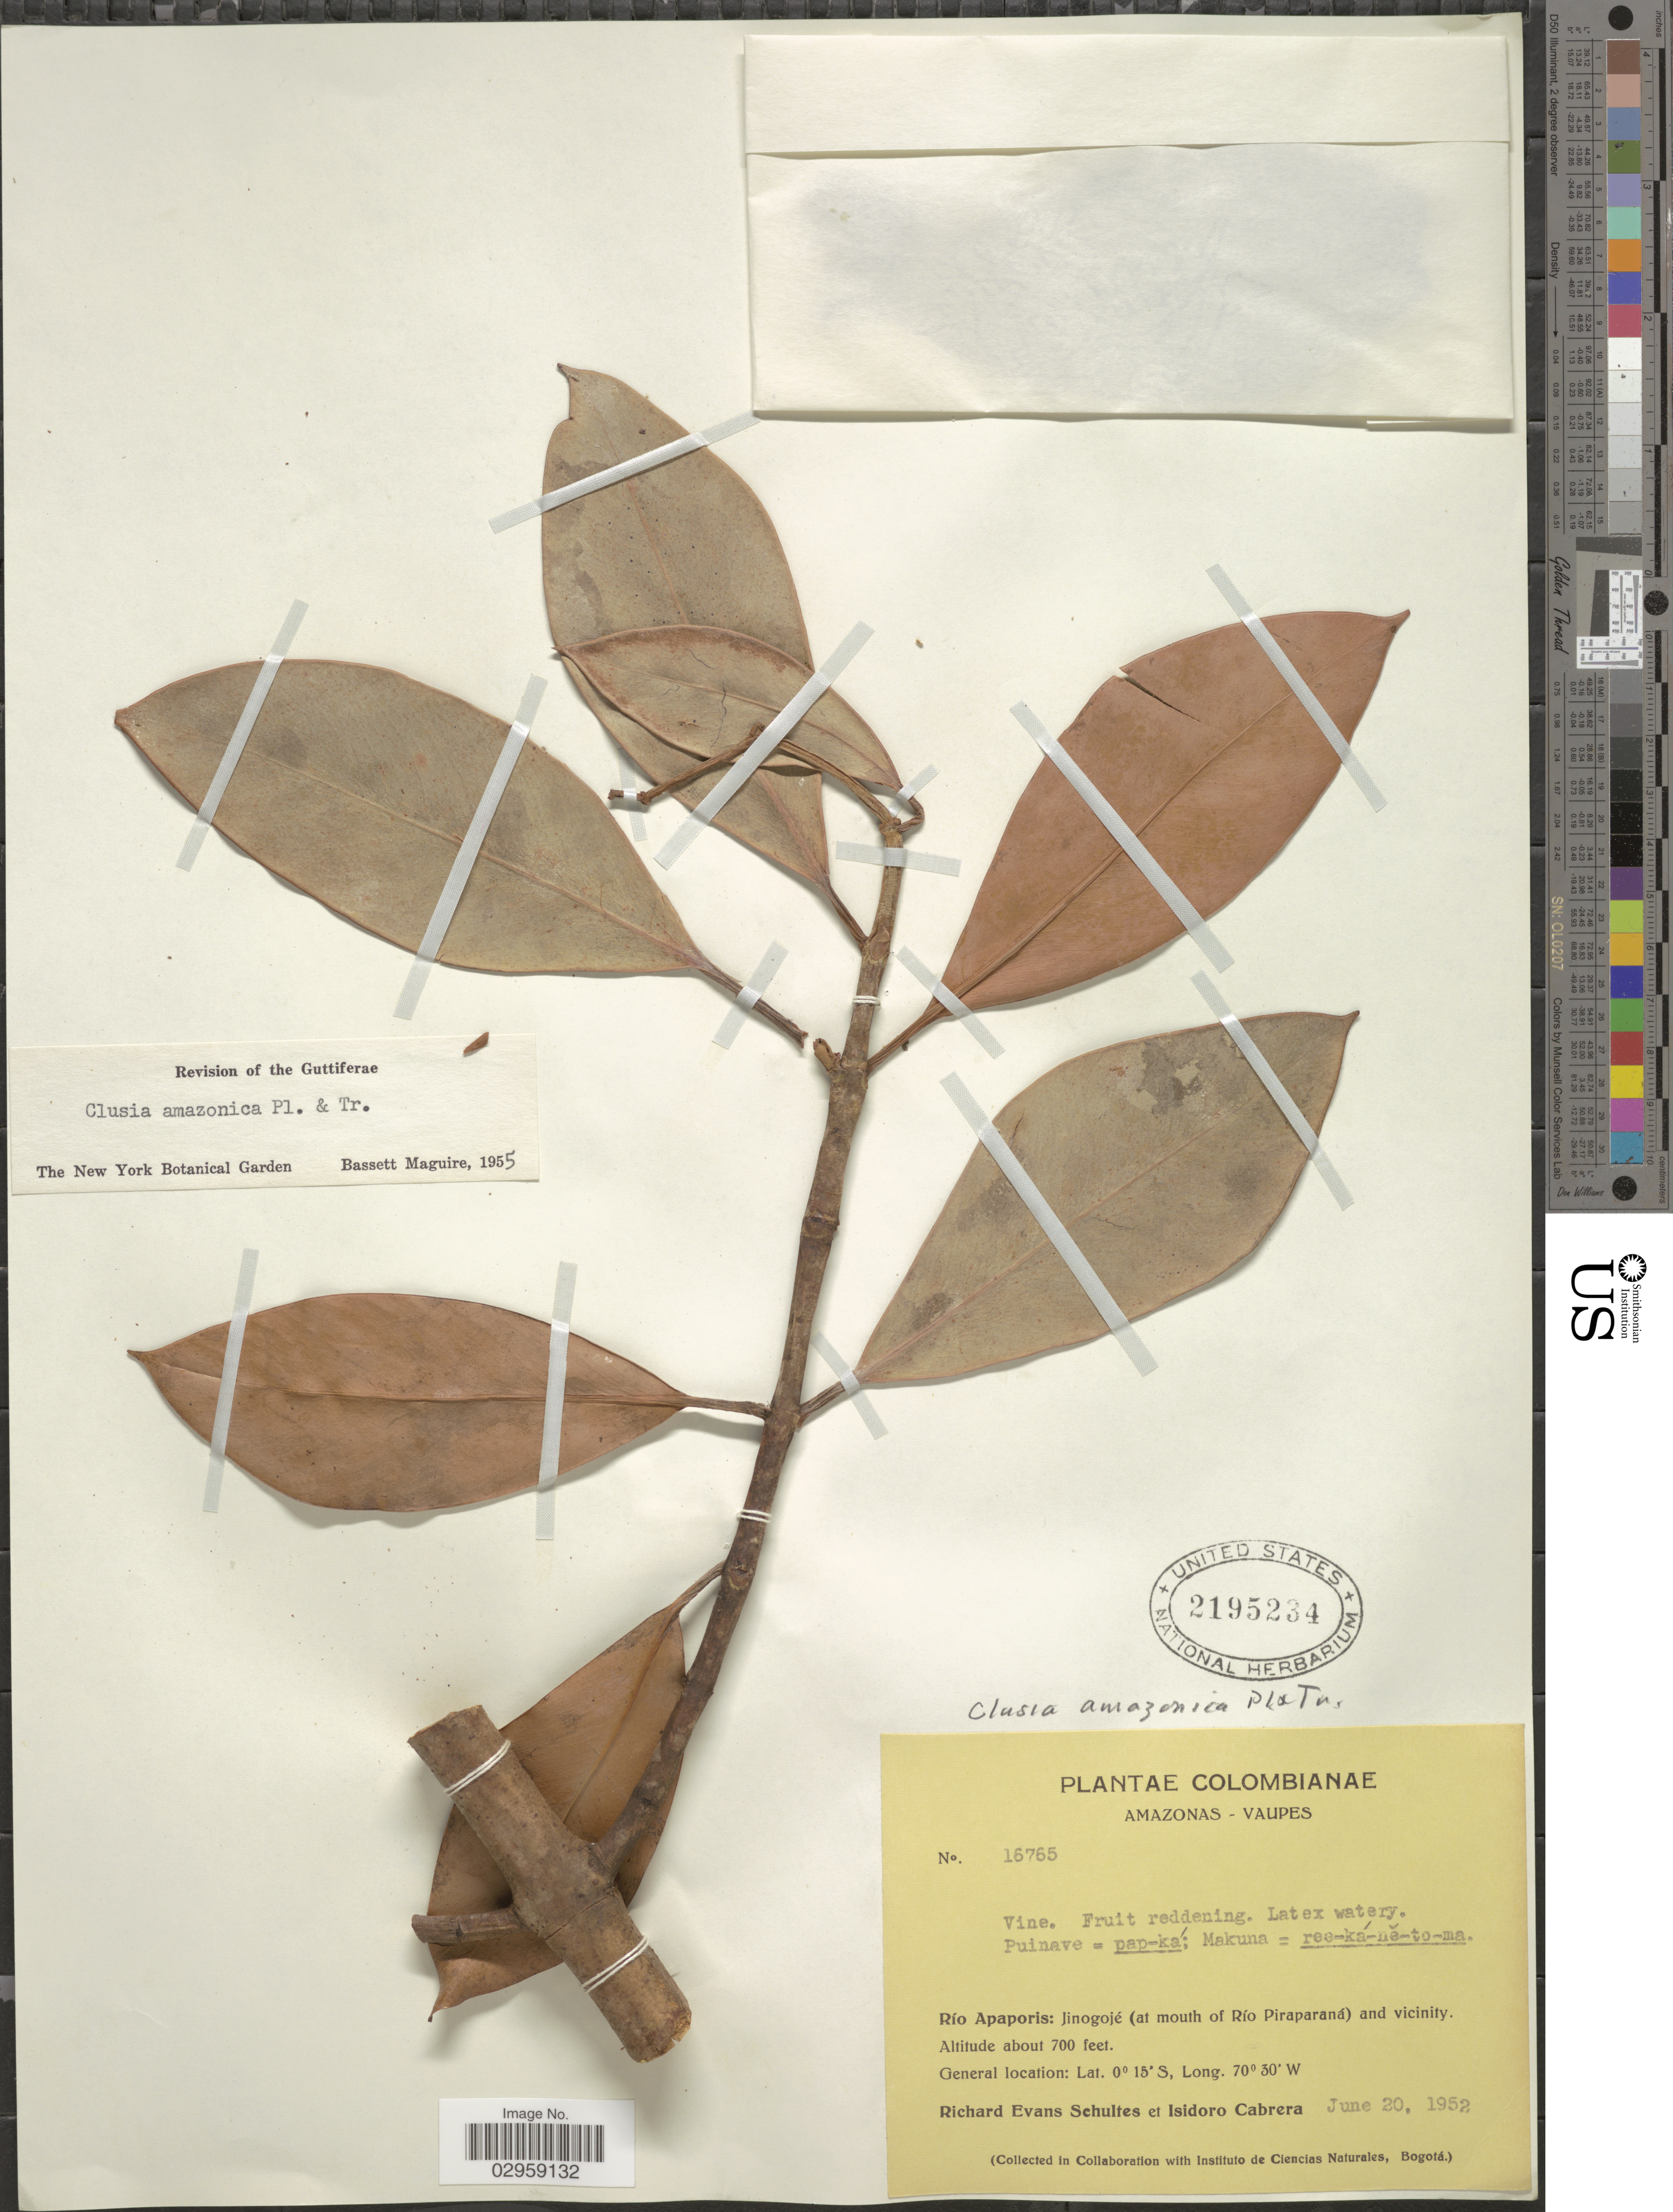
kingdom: Plantae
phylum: Tracheophyta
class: Magnoliopsida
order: Malpighiales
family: Clusiaceae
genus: Clusia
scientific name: Clusia amazonica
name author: Planch. & Triana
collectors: R. E. Schultes & I. Cabrera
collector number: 16765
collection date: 1952-06-20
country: Colombia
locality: Amazonas-Vaupes. Río Apaporis: Jinogojé (at mouth of Río Piraparaná) and vicinity.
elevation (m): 213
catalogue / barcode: US 2195234